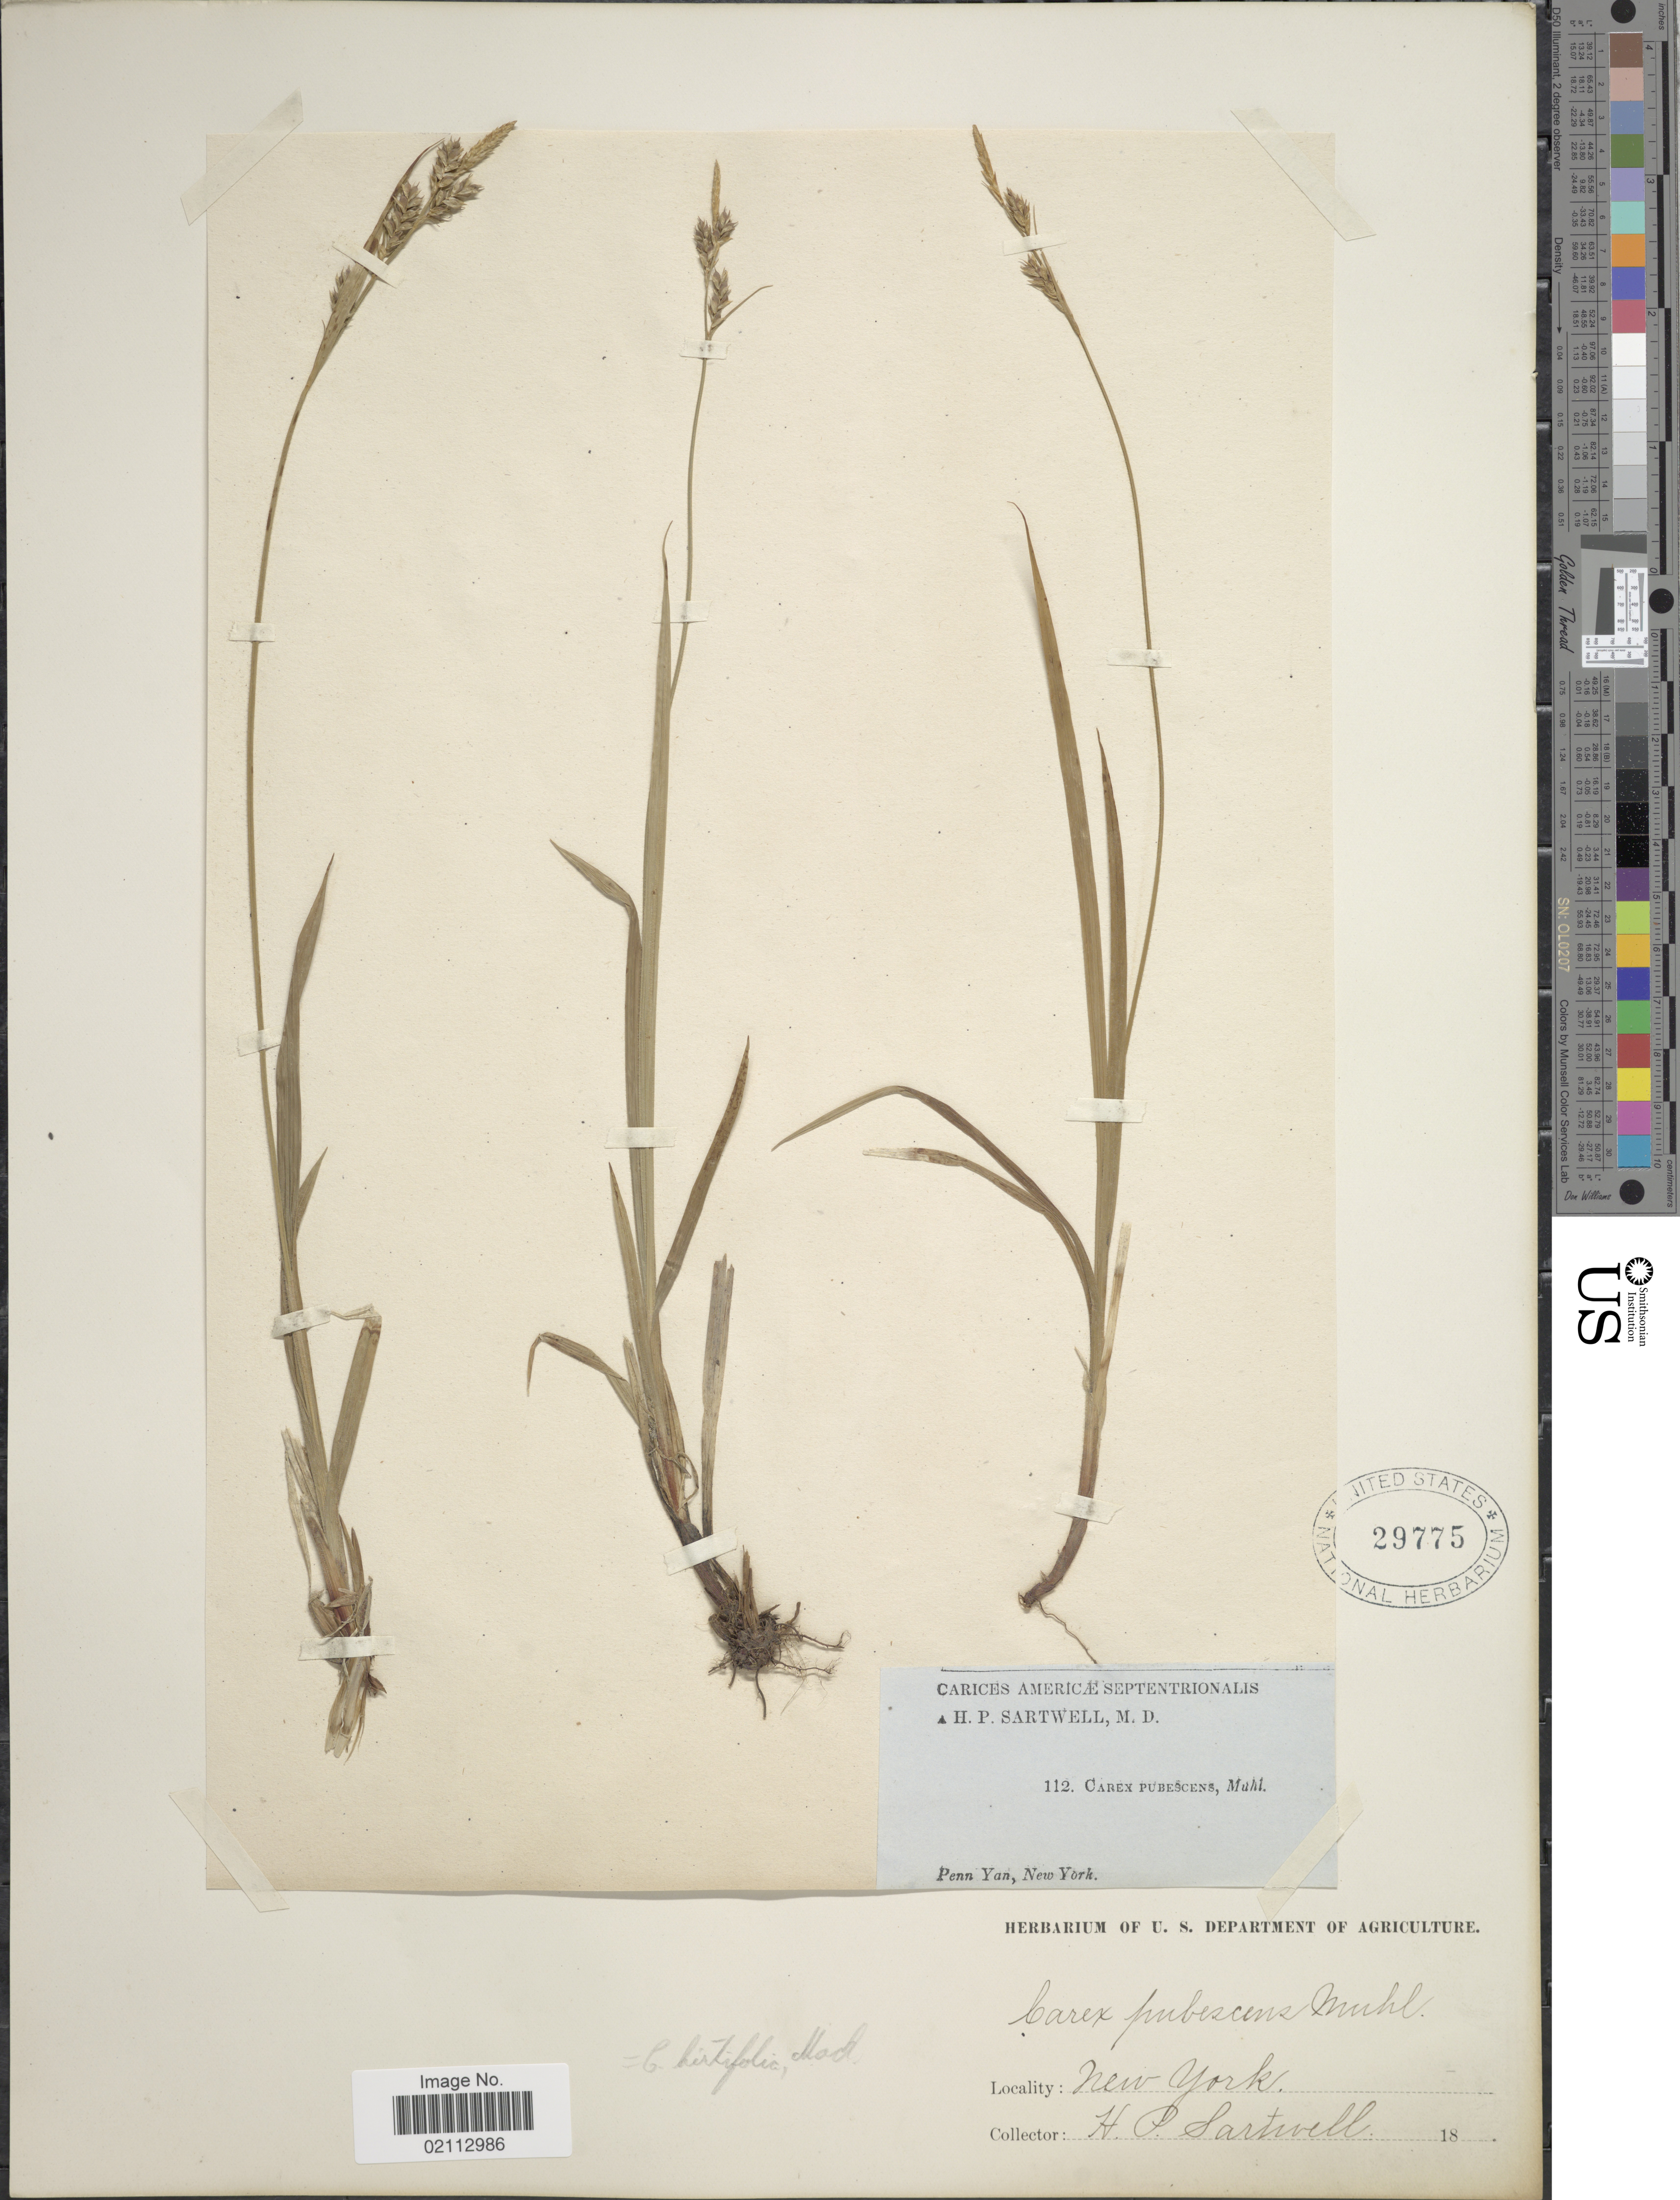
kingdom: Plantae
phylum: Tracheophyta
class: Liliopsida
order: Poales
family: Cyperaceae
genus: Carex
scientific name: Carex hirtifolia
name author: Mack.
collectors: H. P. Sartwell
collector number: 112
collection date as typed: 18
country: United States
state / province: New York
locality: Penn Yan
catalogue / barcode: US 29775